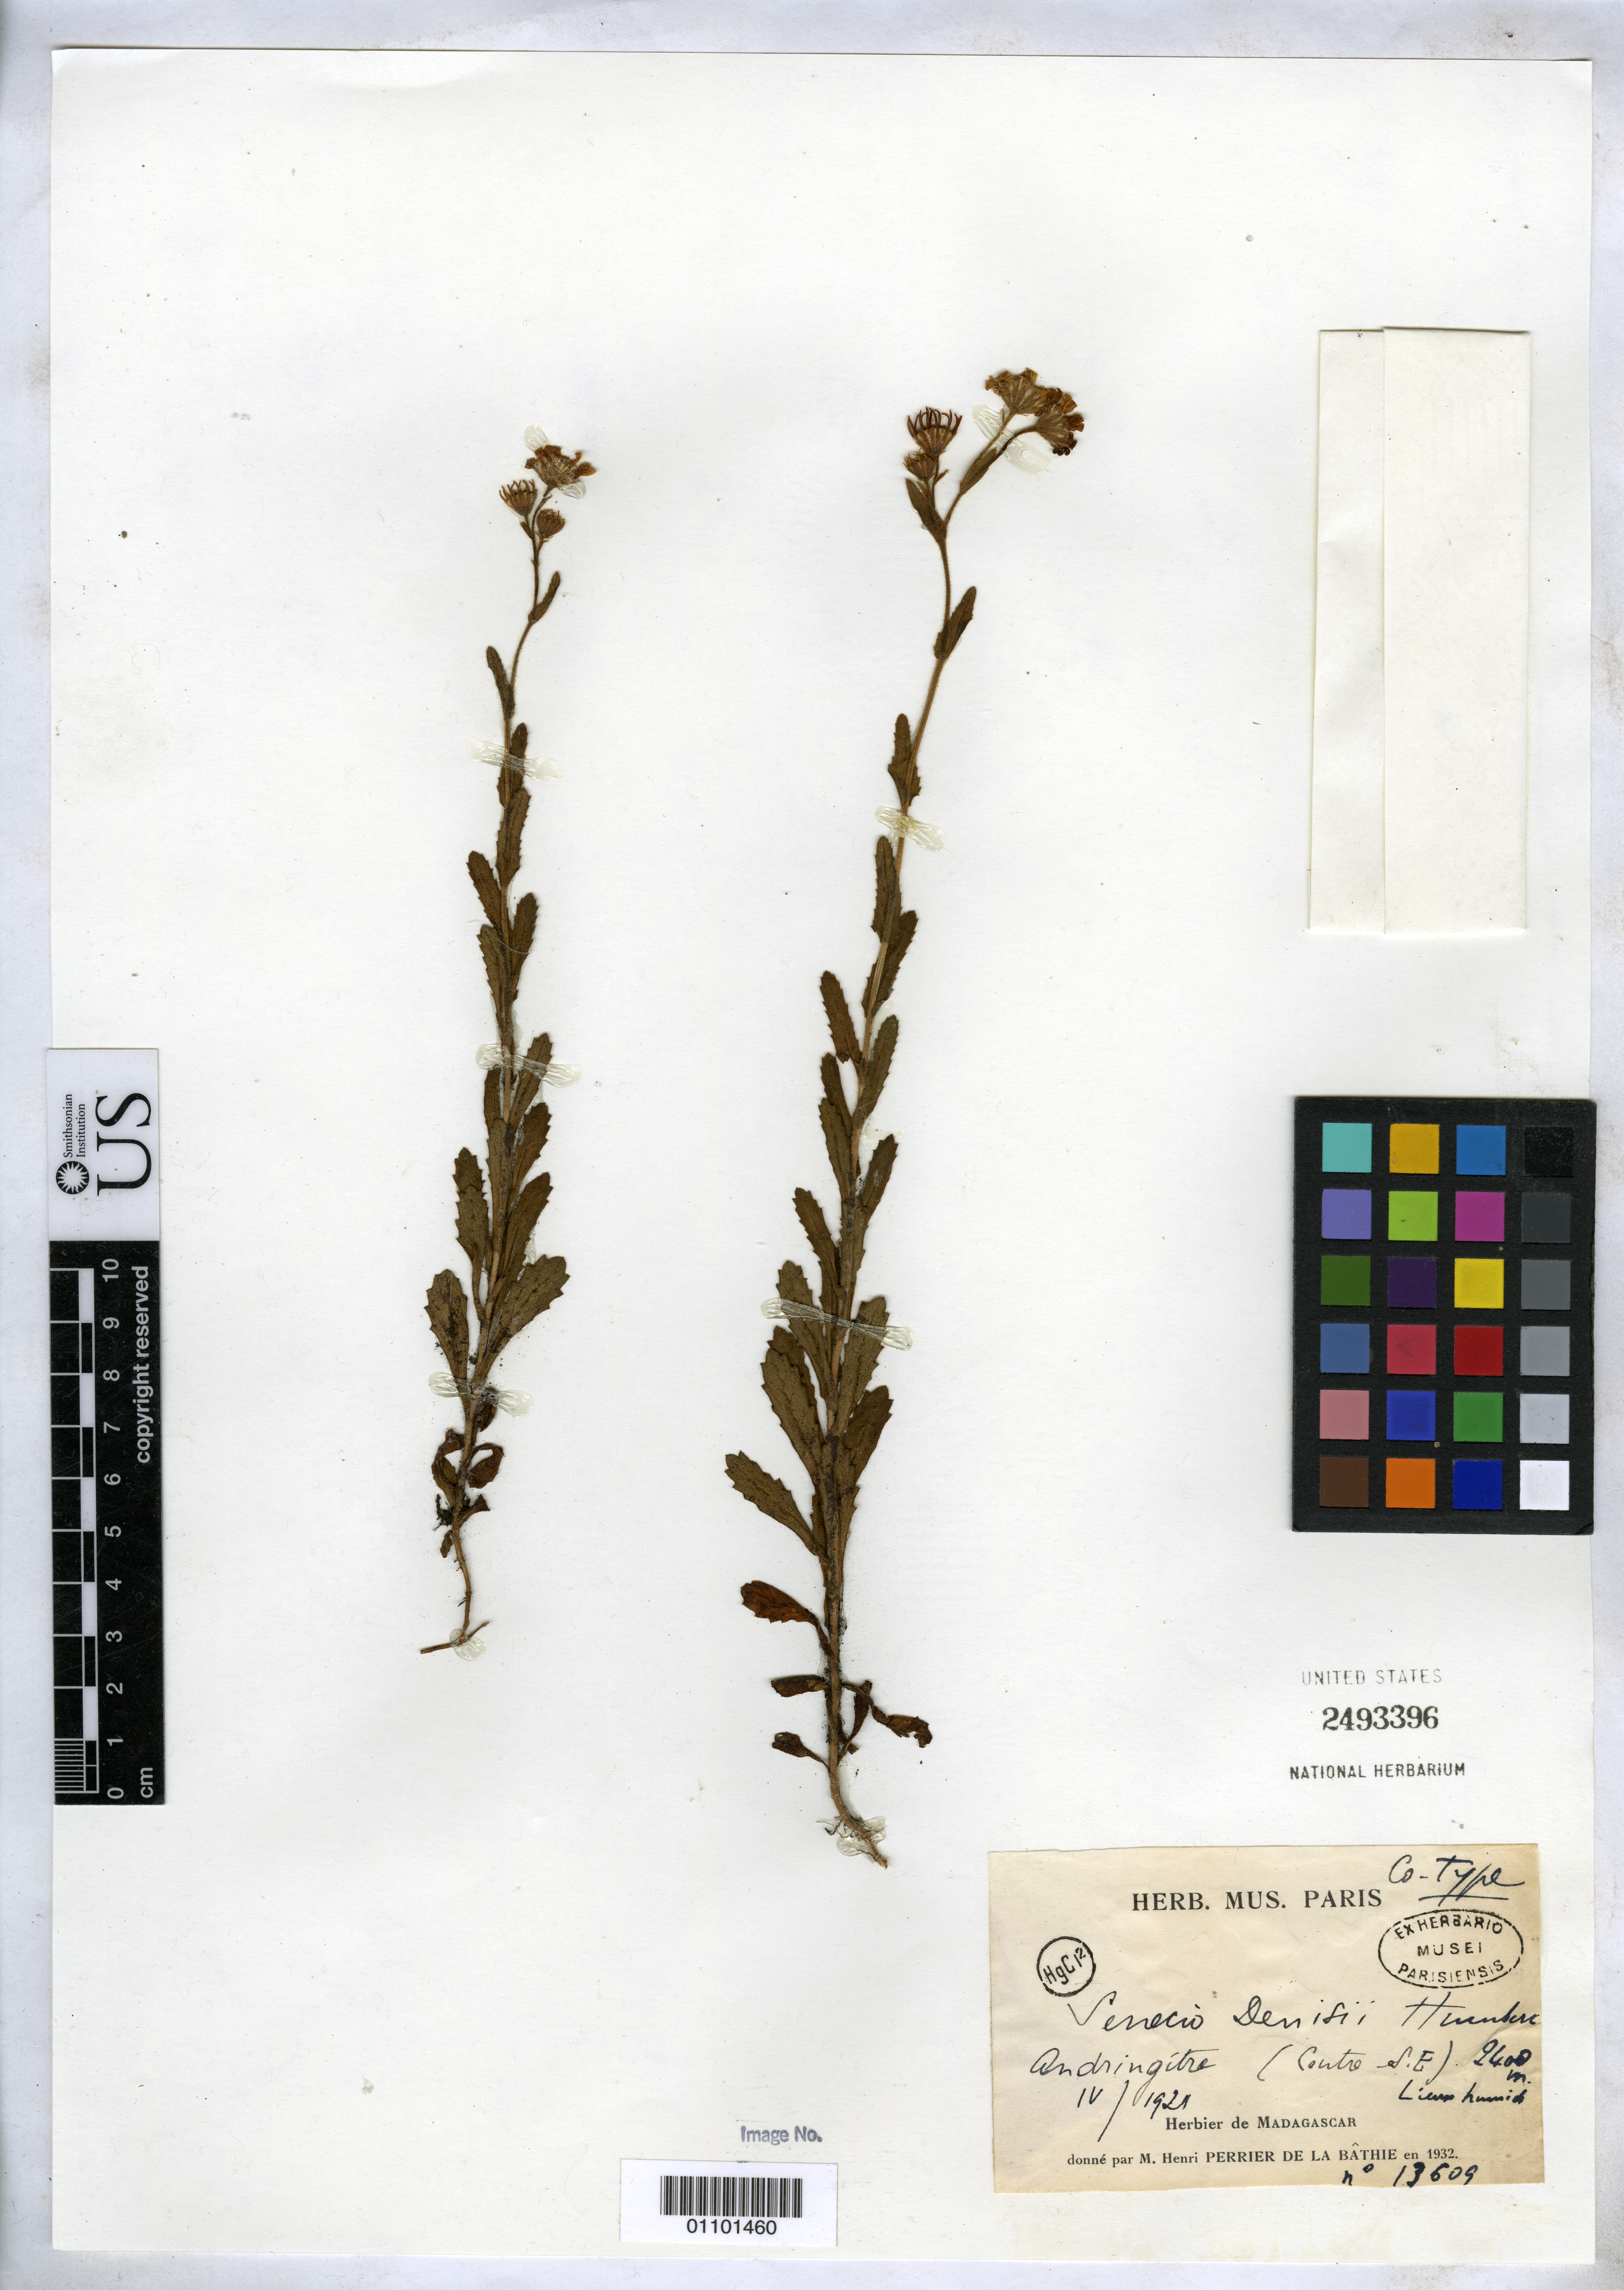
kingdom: Plantae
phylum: Tracheophyta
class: Magnoliopsida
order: Asterales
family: Asteraceae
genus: Senecio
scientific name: Senecio denisii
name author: Humbert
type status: Syntype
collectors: H. Perrier de la Bâthie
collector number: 13609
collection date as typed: Apr 1921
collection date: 1921-04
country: Madagascar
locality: Andringitra.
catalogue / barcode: US 2493396